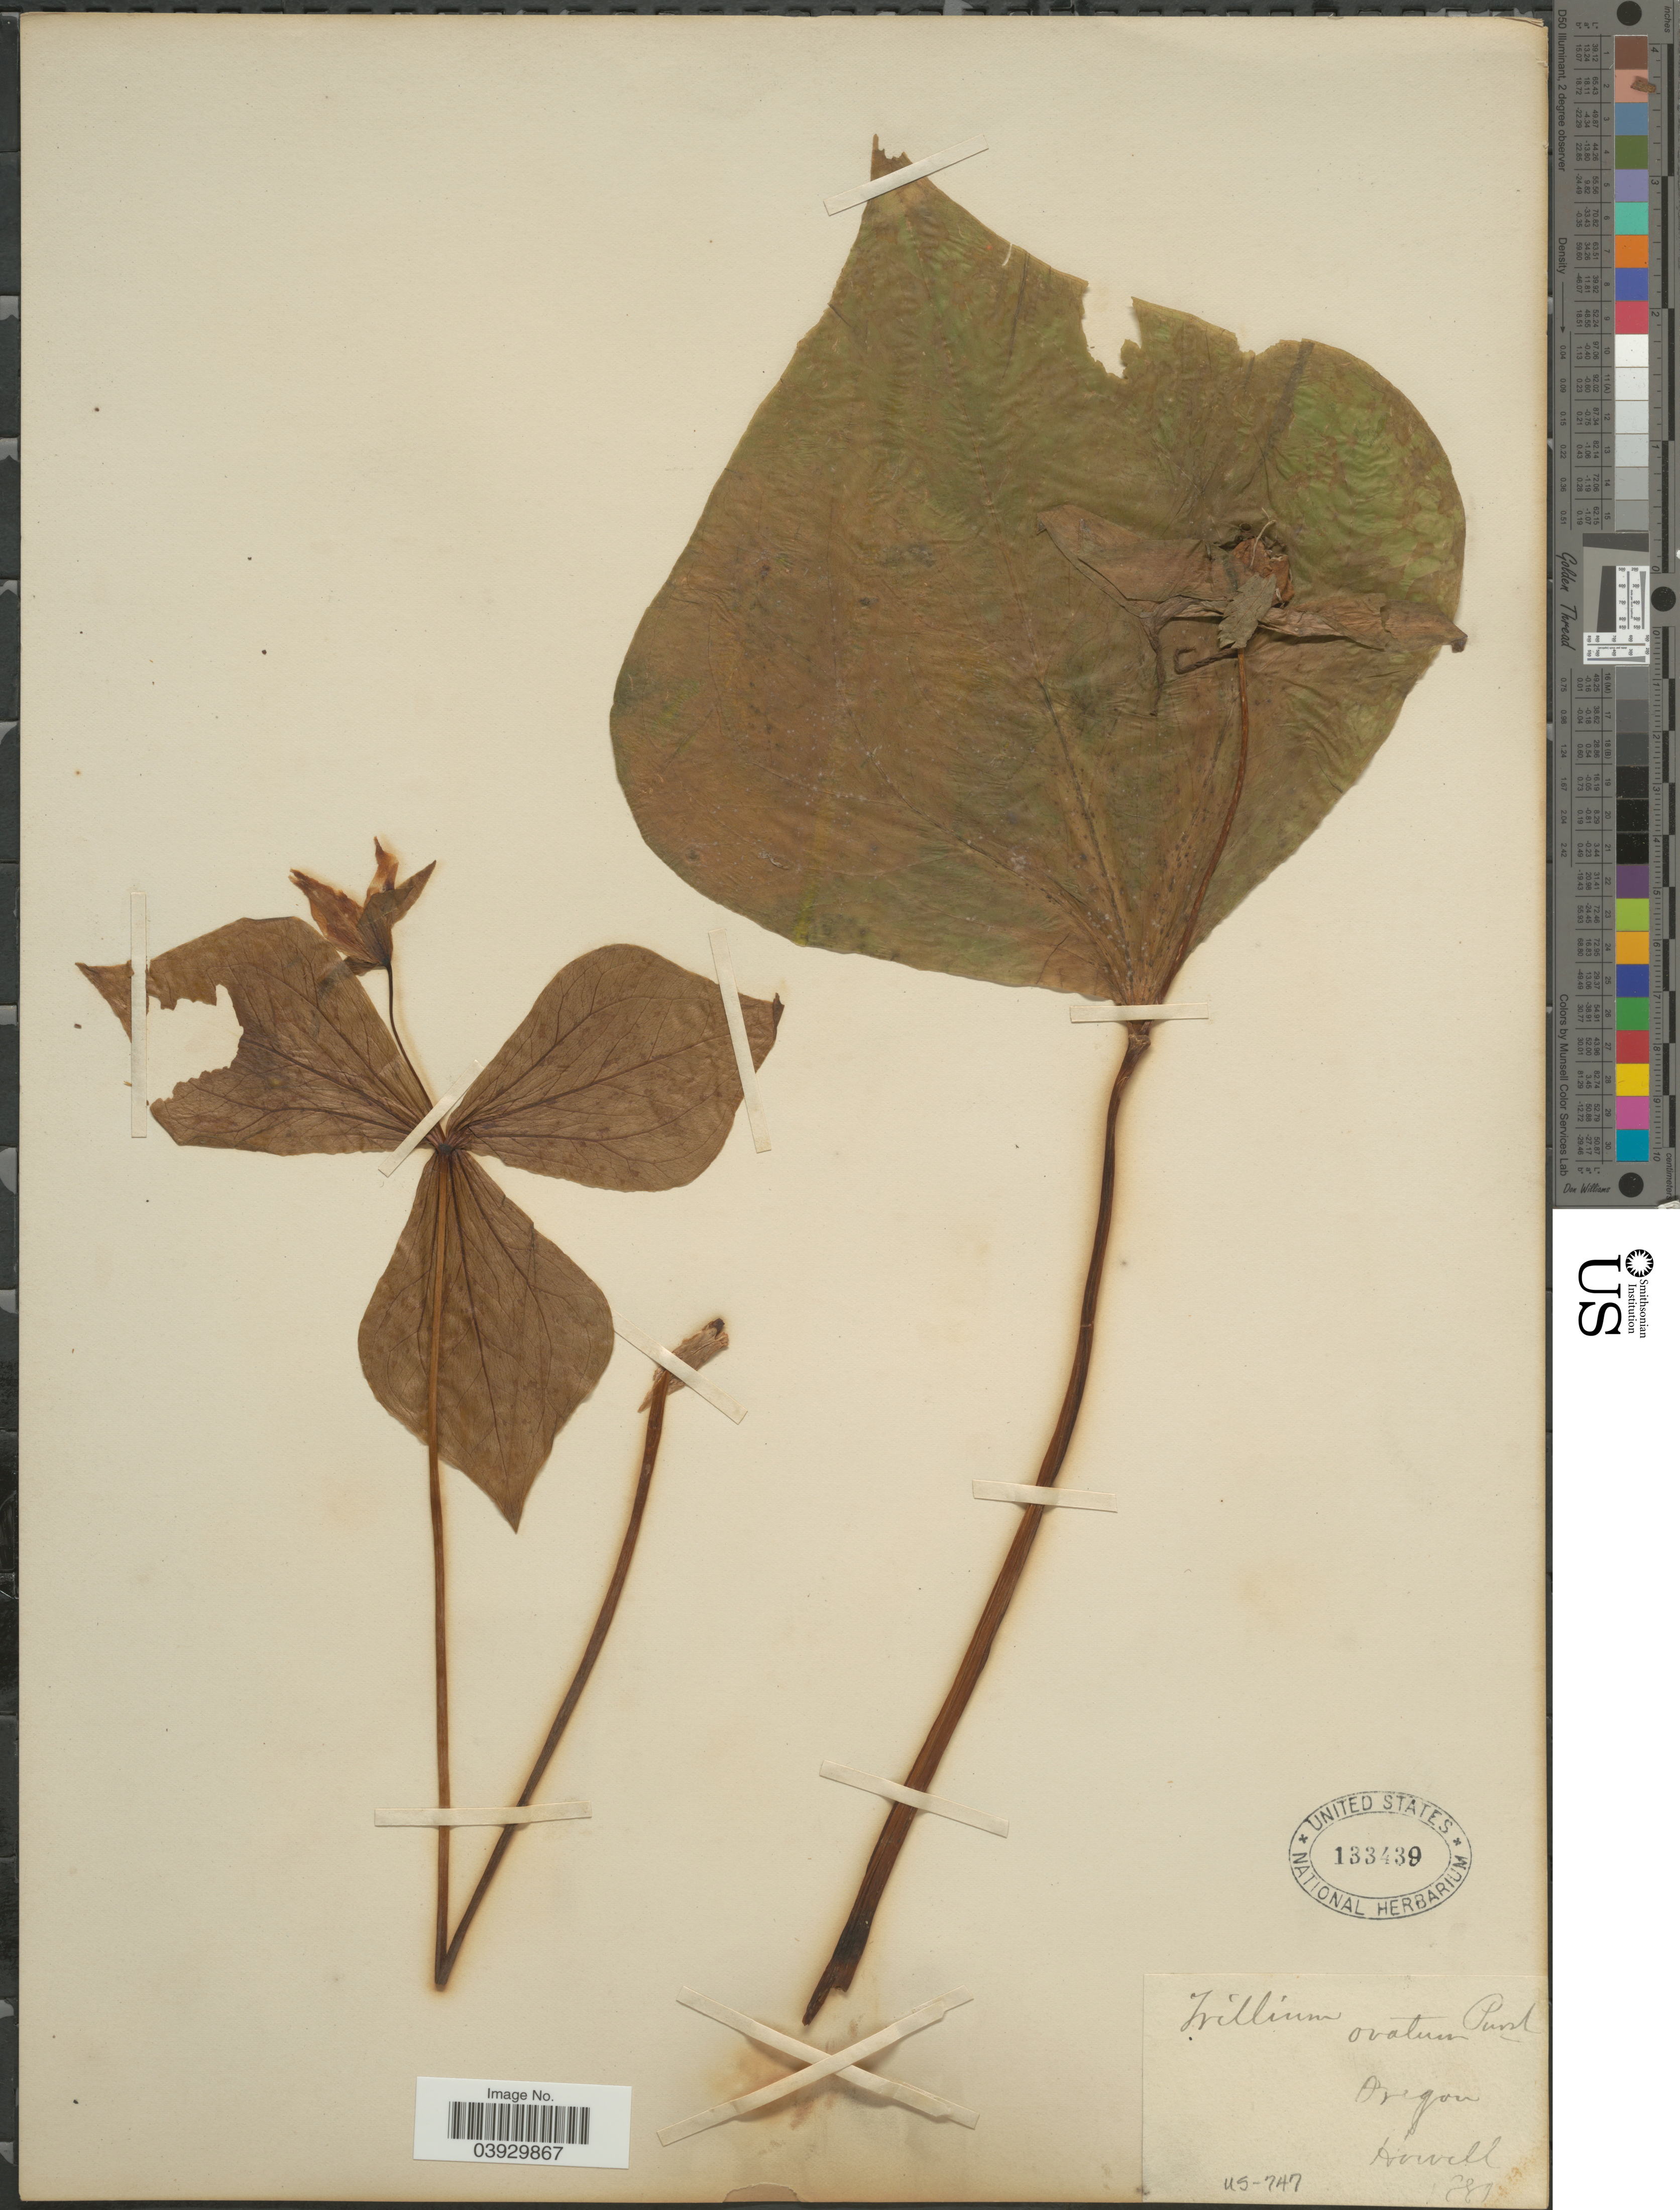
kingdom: Plantae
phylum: Tracheophyta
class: Liliopsida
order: Liliales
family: Melanthiaceae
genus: Trillium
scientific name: Trillium ovatum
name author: Pursh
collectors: -. Howell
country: United States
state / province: Oregon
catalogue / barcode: US 133439